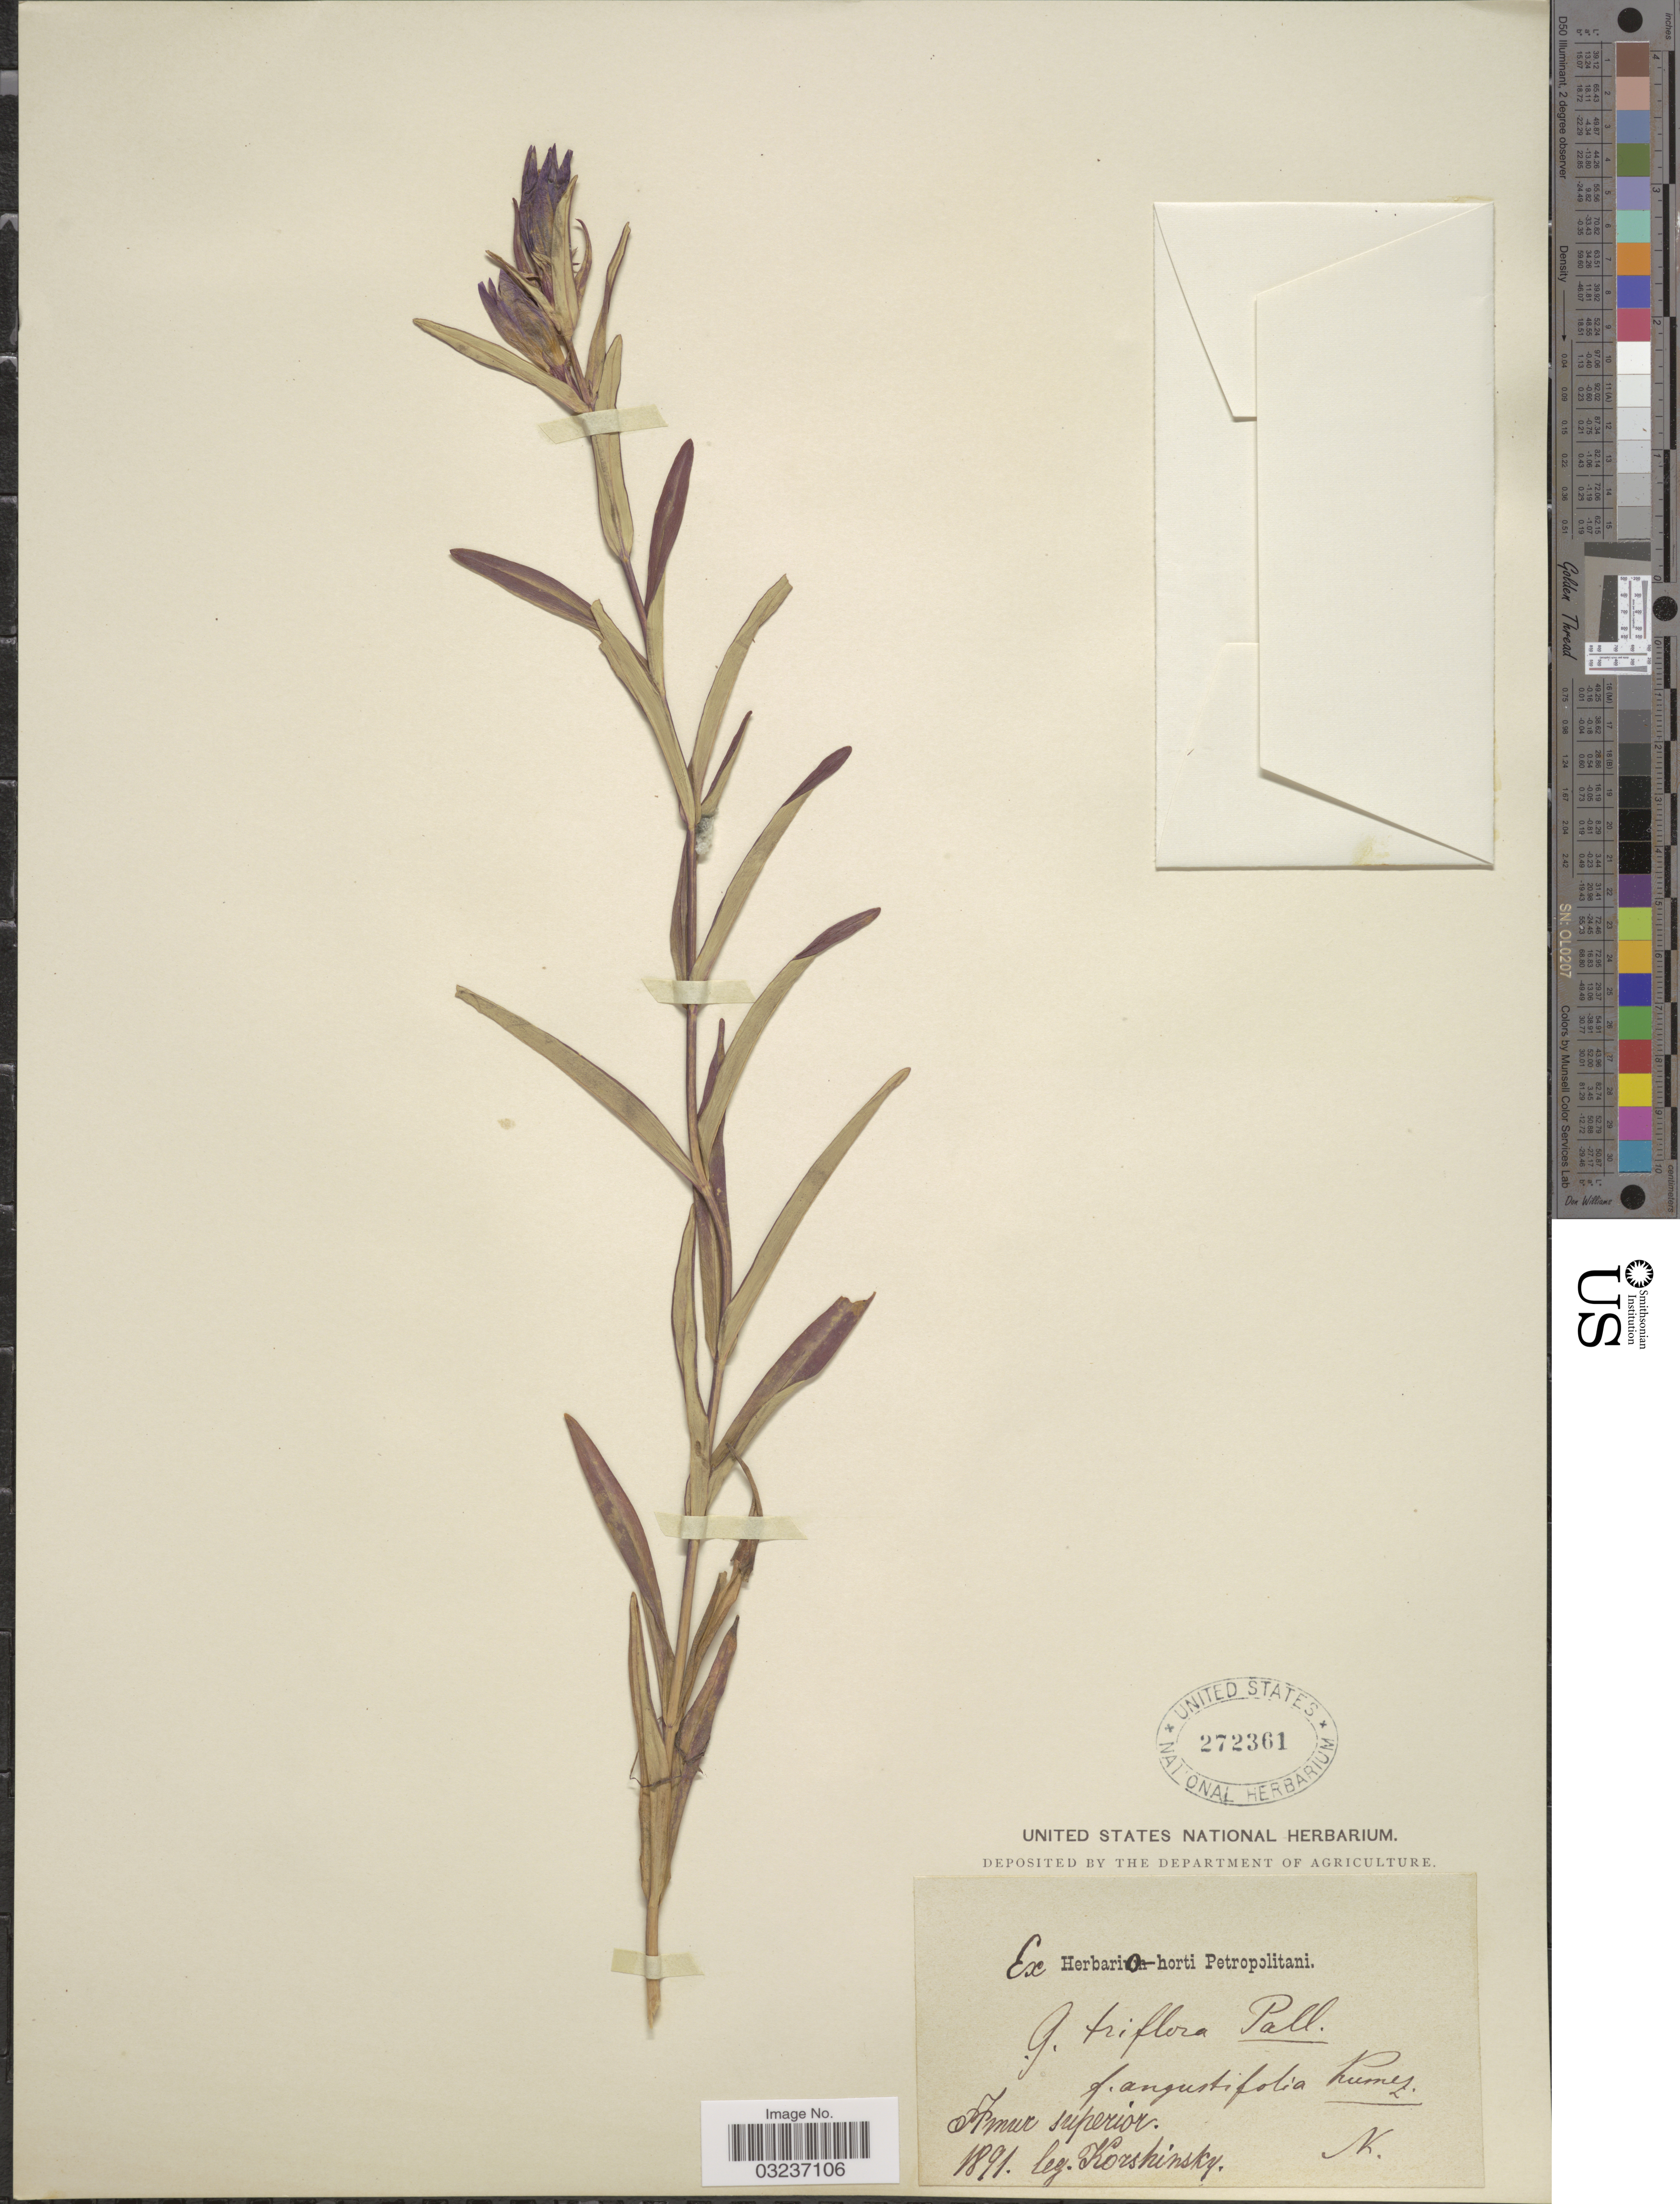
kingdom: Plantae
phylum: Tracheophyta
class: Magnoliopsida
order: Gentianales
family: Gentianaceae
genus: Gentiana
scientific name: Gentiana triflora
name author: Pall.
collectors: Korshinsky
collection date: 1891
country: Russian Federation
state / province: Amur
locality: Amur superior.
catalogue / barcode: US 272361